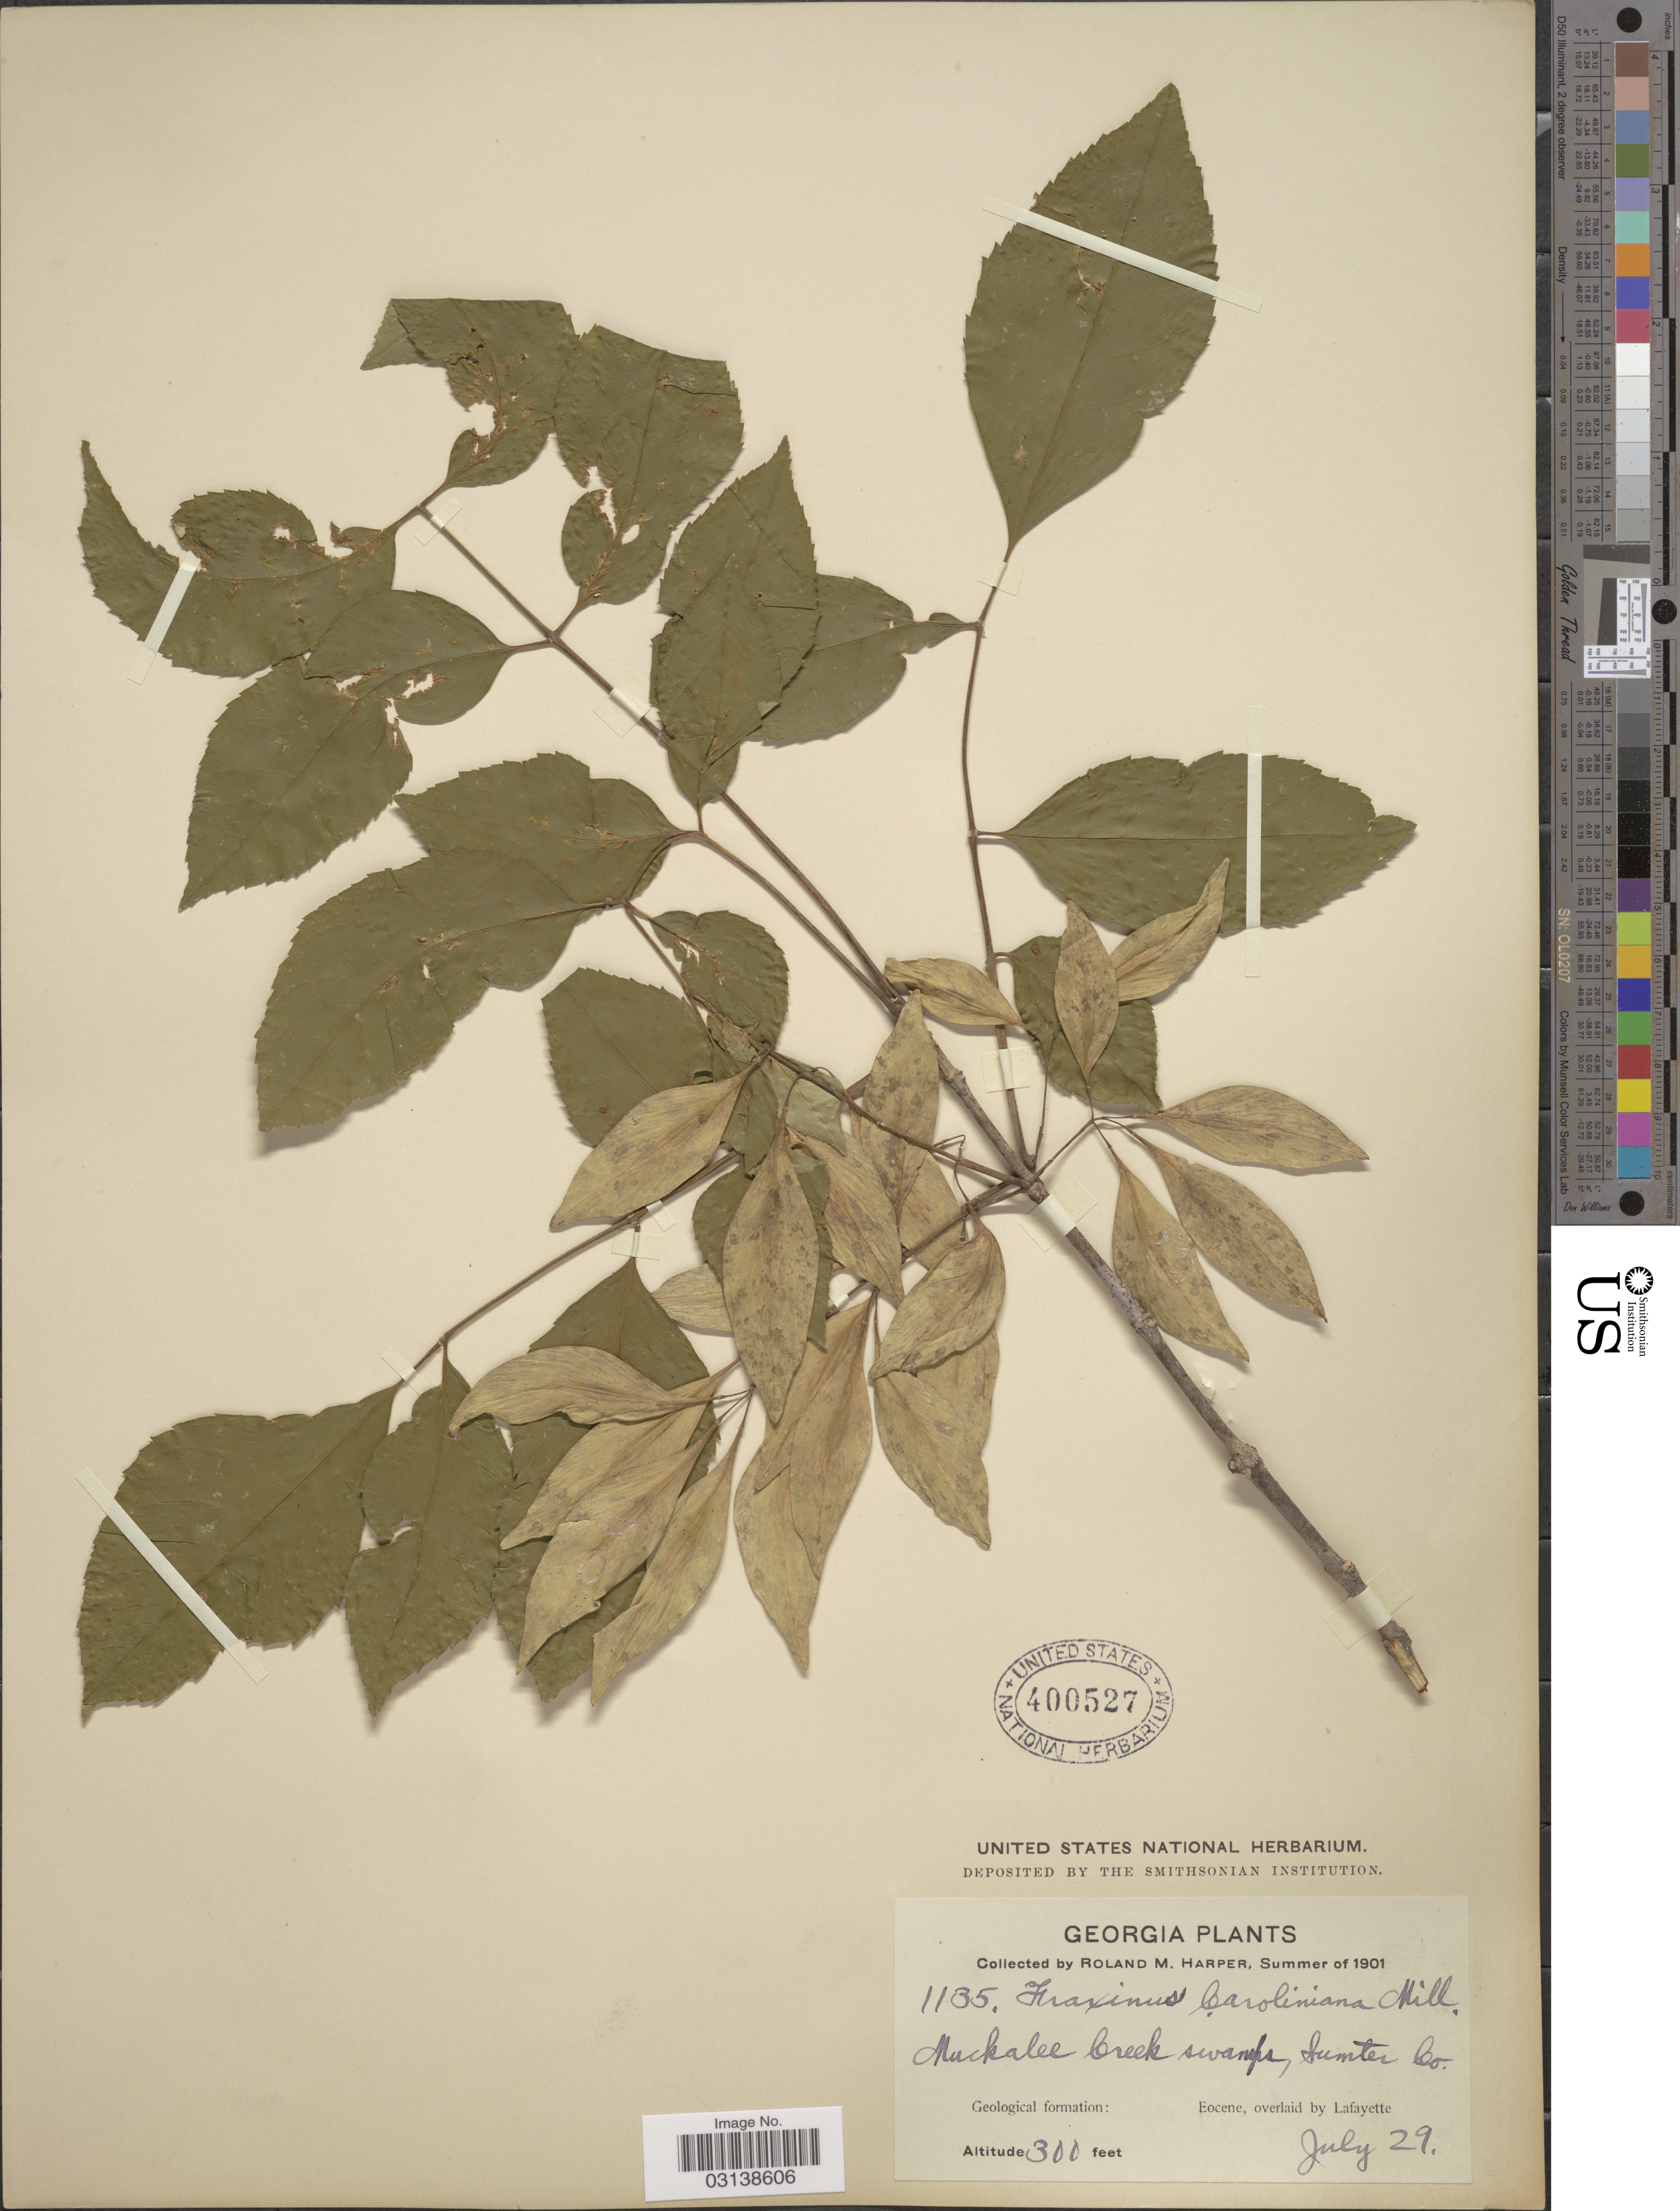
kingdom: Plantae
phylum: Tracheophyta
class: Magnoliopsida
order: Lamiales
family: Oleaceae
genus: Fraxinus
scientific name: Fraxinus caroliniana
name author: Mill.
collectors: R. M. Harper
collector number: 1135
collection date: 1901-07-29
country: United States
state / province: Georgia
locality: Muckalee Creek swamps, Sumter Co. Geological formation: Eocene, overlaid by Lafayette.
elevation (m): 91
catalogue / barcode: US 400527